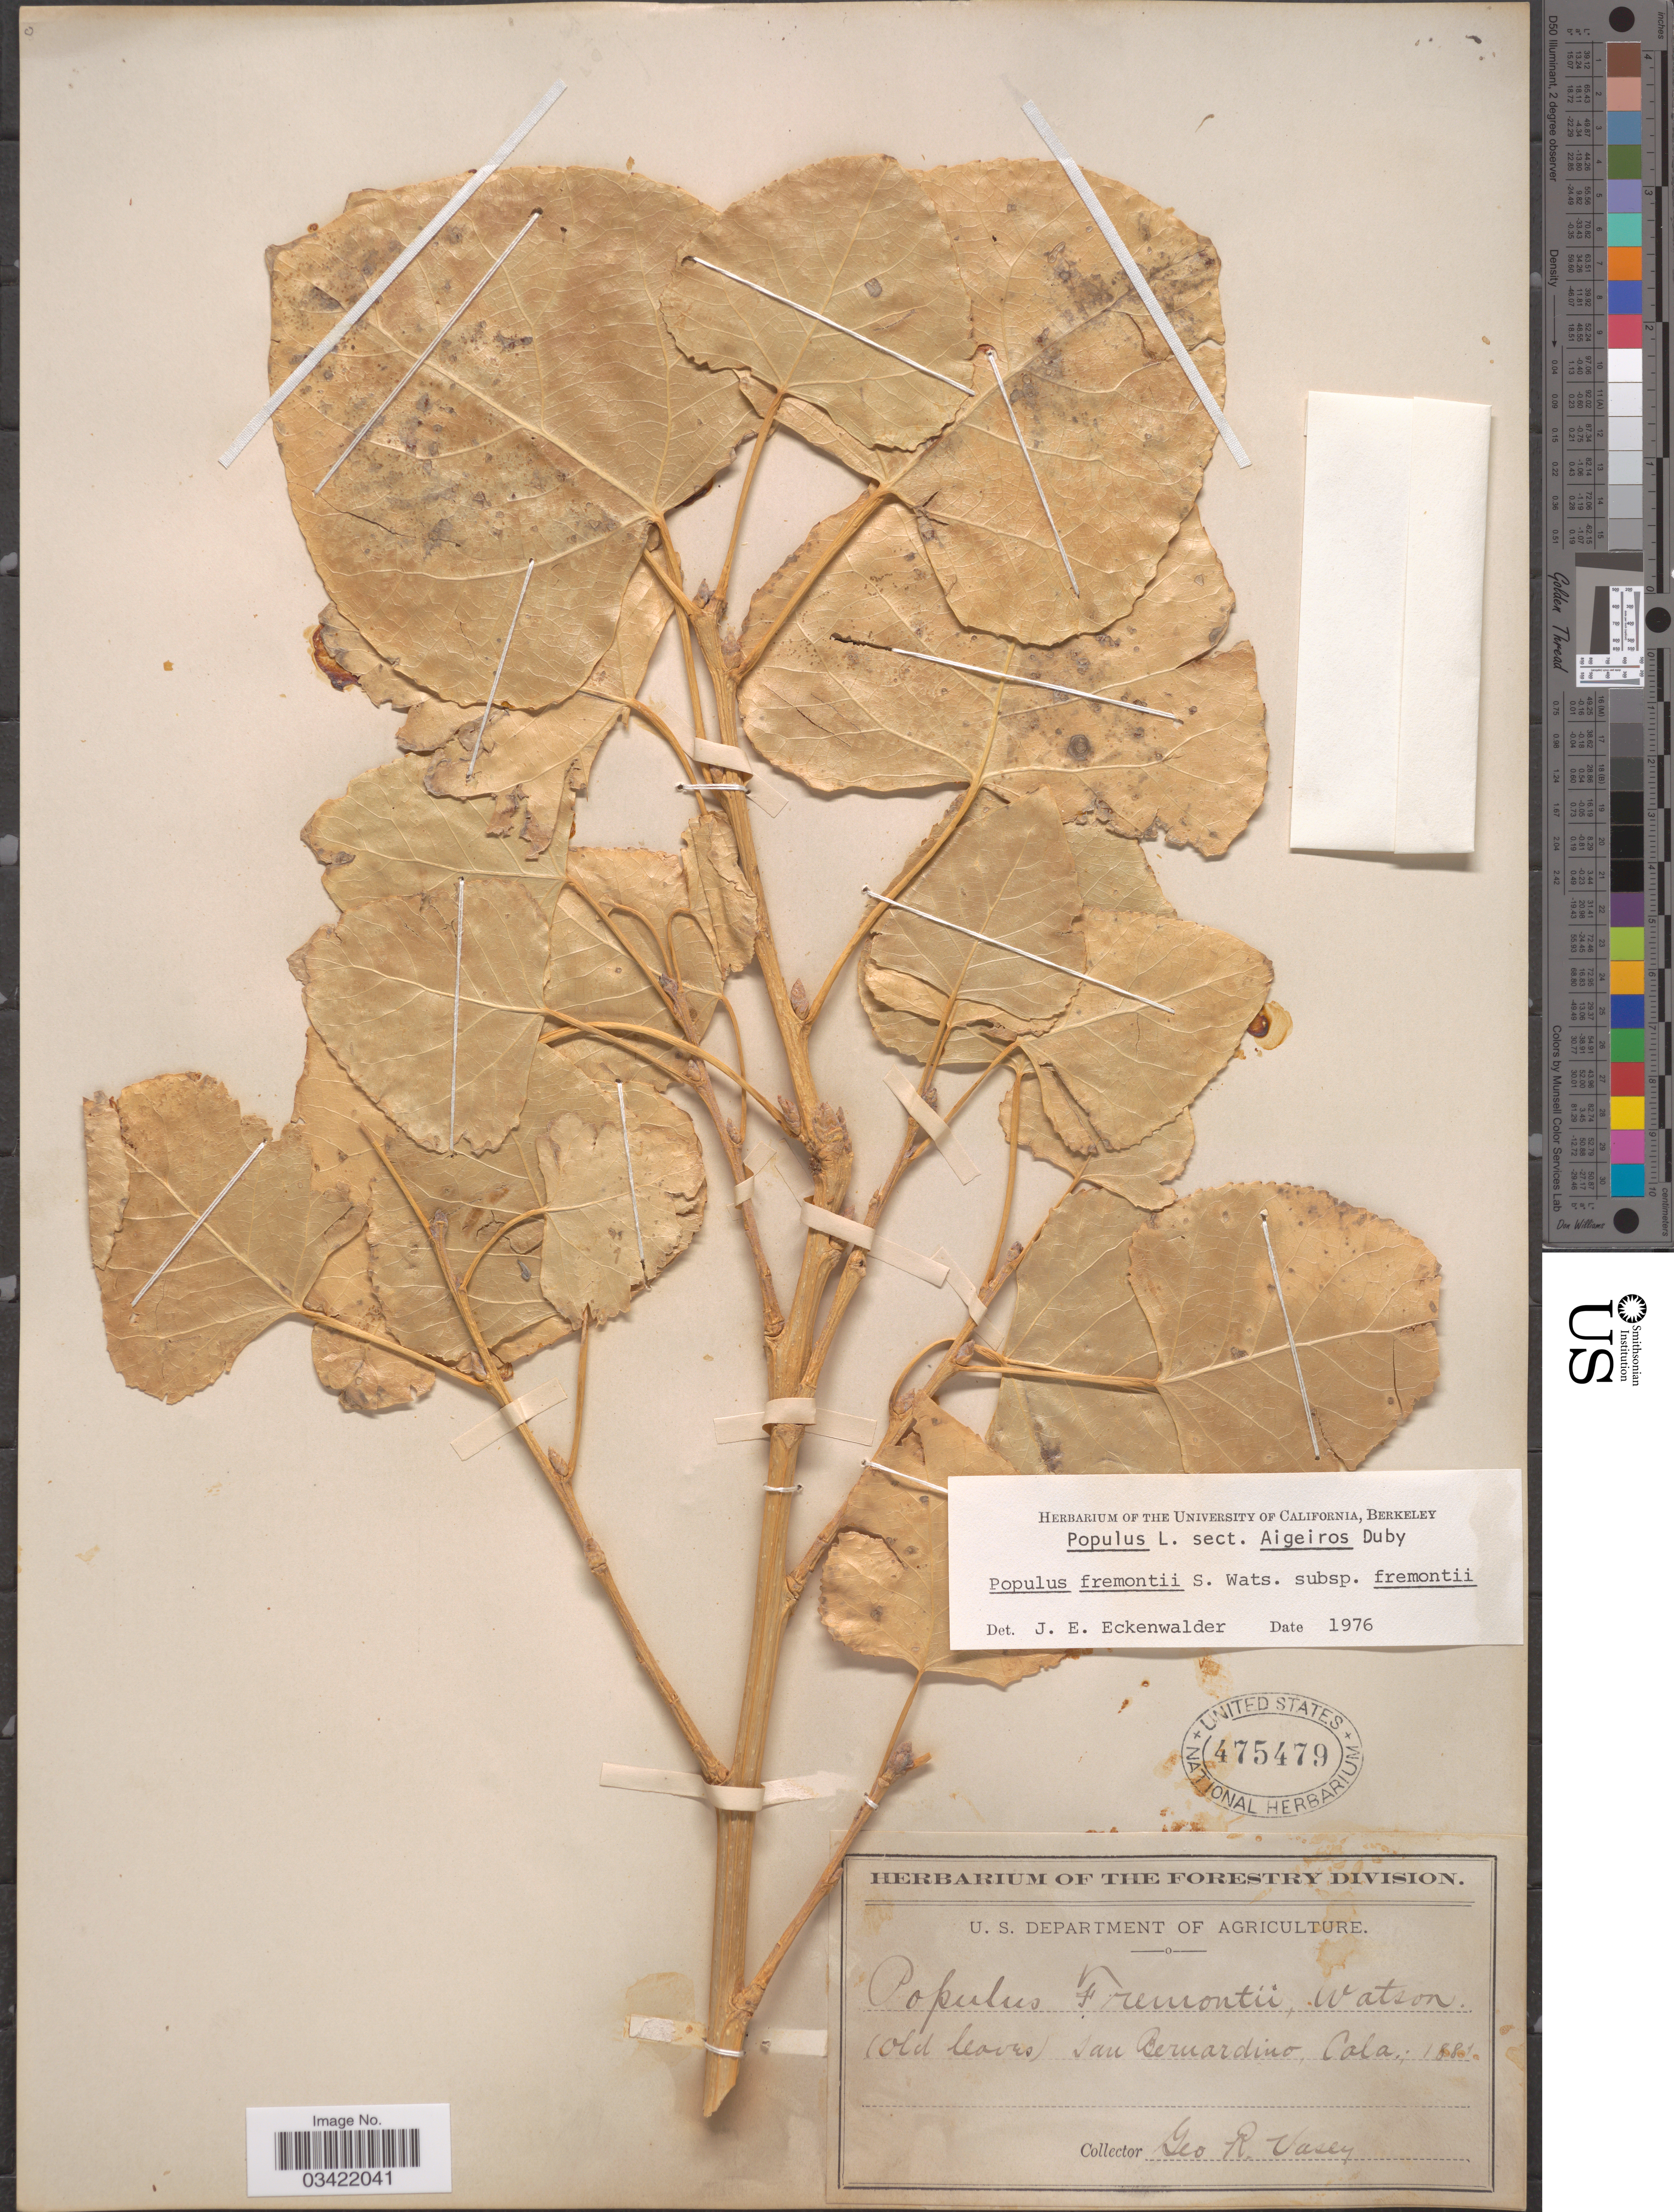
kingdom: Plantae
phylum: Tracheophyta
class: Magnoliopsida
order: Malpighiales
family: Salicaceae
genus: Populus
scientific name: Populus fremontii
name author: S. Watson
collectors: G. R. Vasey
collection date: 1881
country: United States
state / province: California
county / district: San Bernardino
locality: San Bernardino.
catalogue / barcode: US 475479